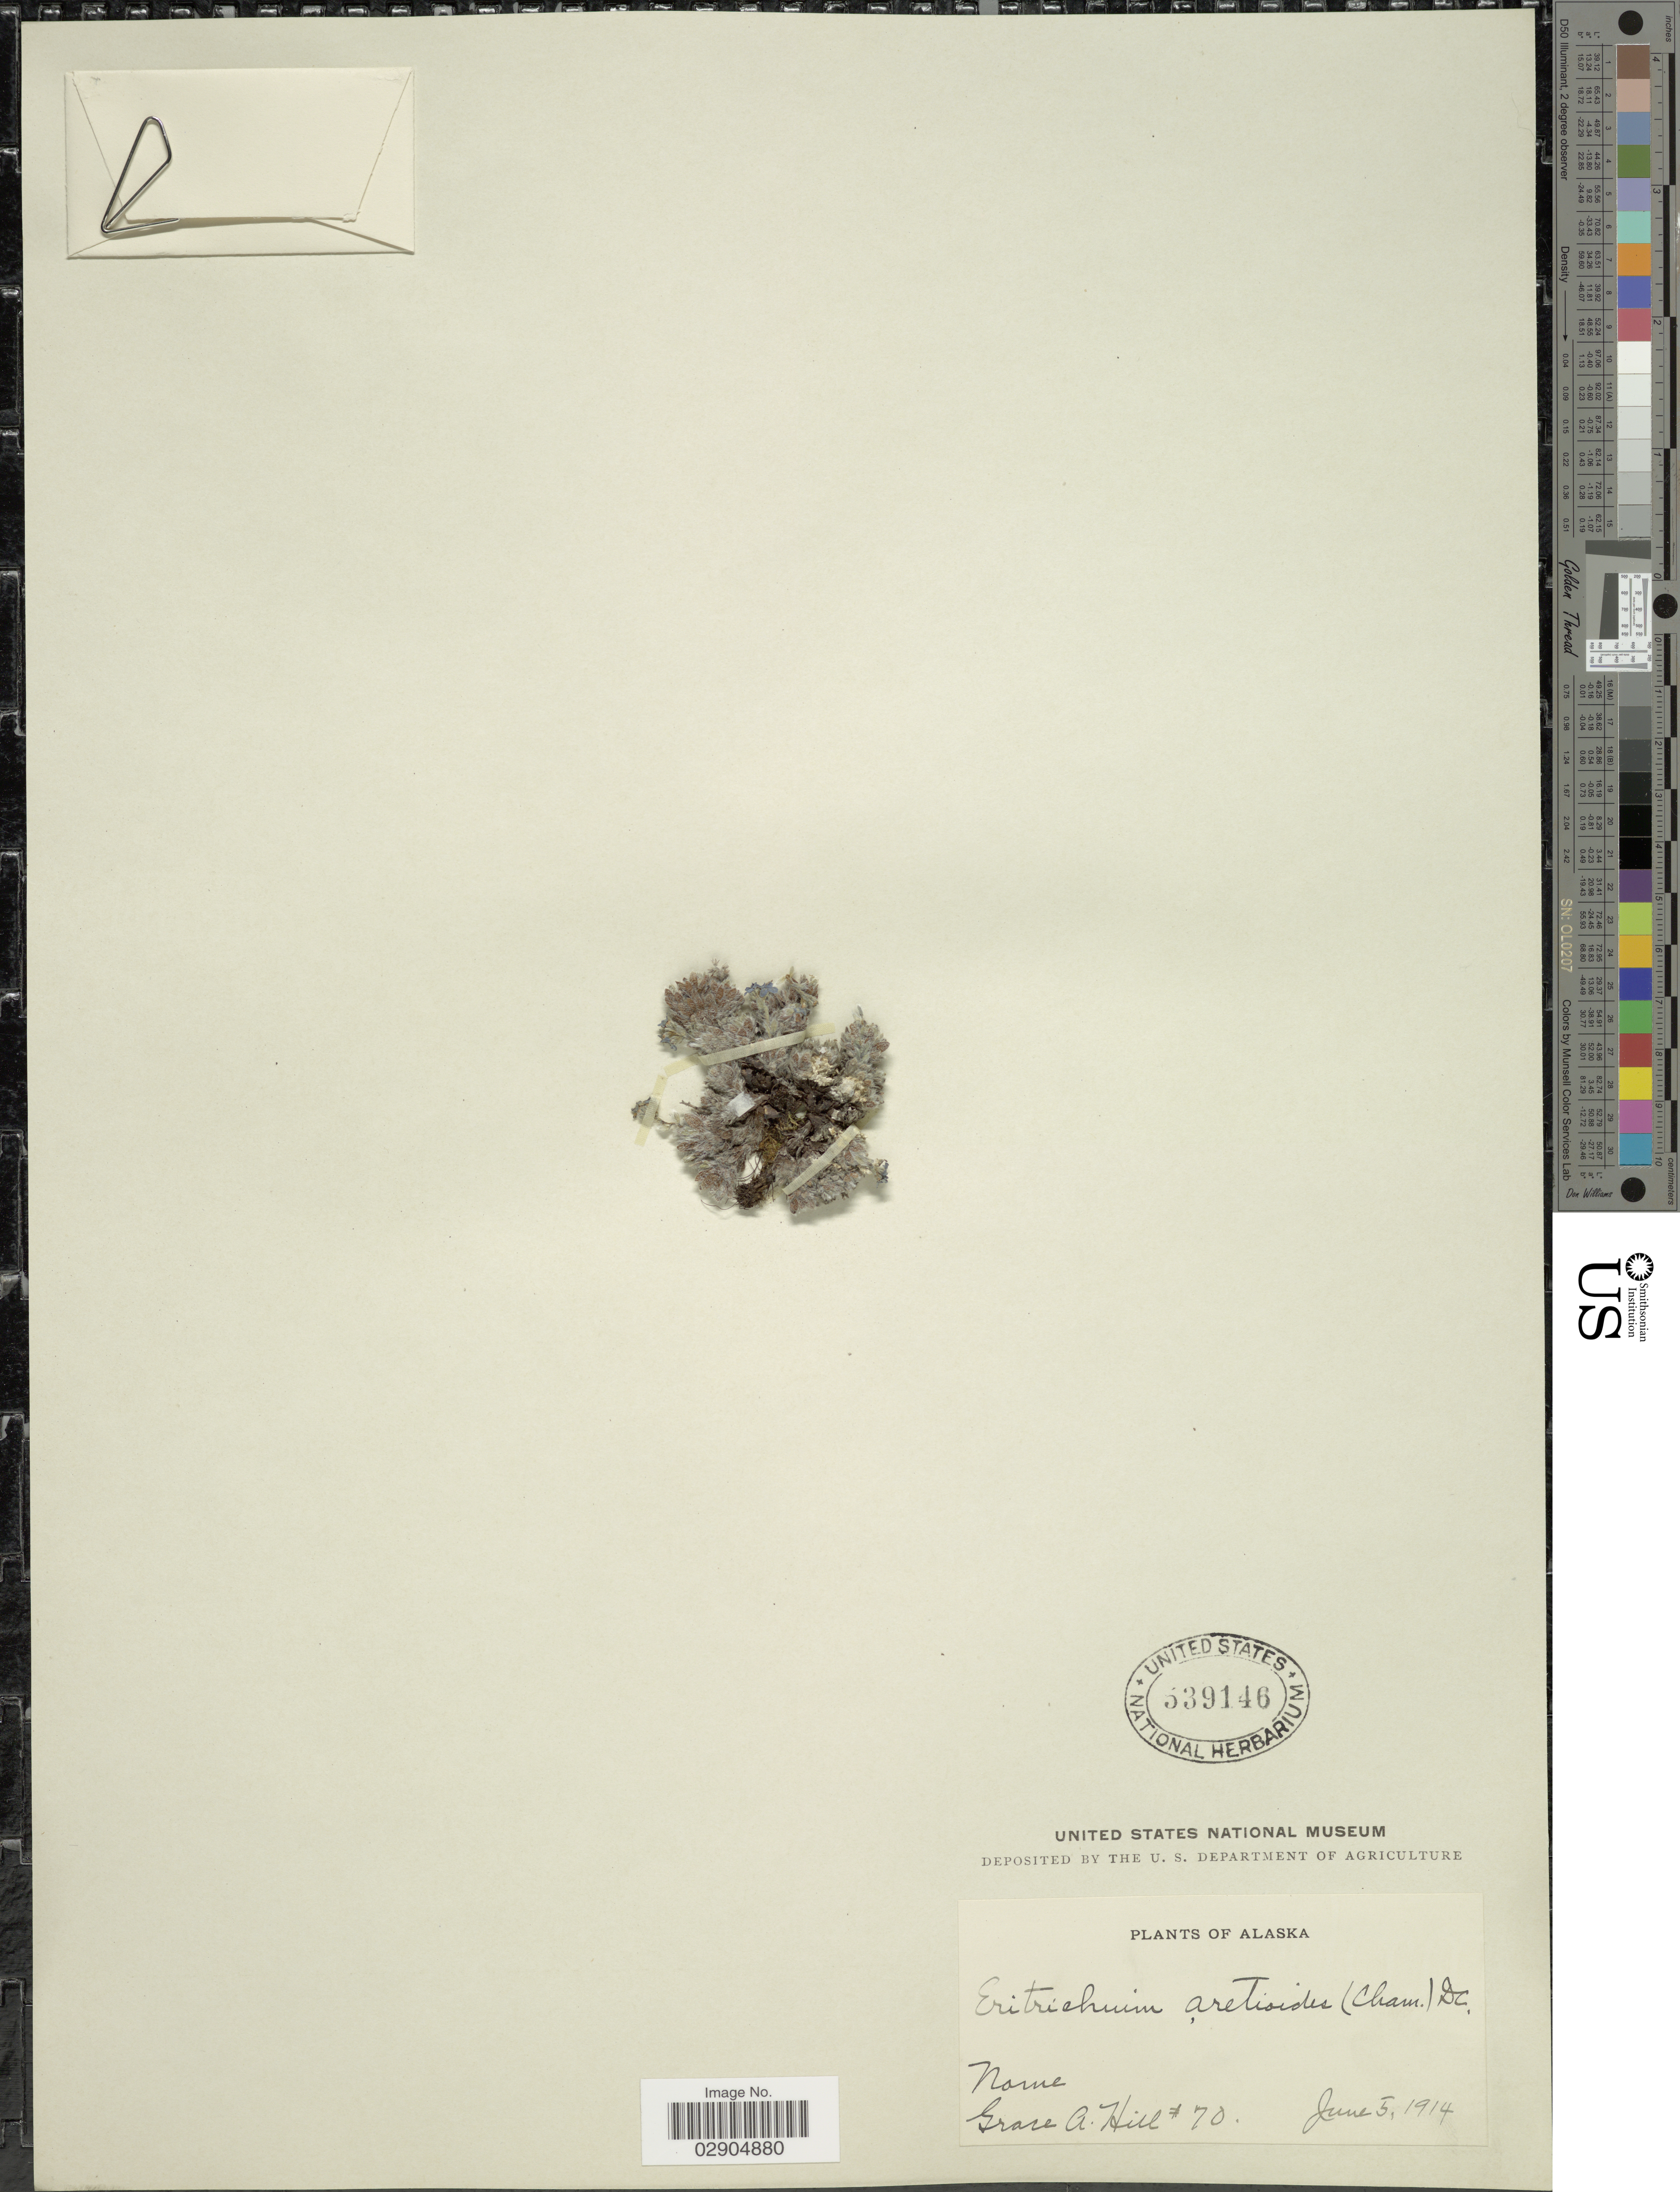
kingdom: Plantae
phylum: Tracheophyta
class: Magnoliopsida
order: Boraginales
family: Boraginaceae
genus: Eritrichium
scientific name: Eritrichium aretioides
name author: (Cham.) DC.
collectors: G. A. Hill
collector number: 70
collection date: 1914-06-05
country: United States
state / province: Alaska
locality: Nome.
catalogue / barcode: US 539146